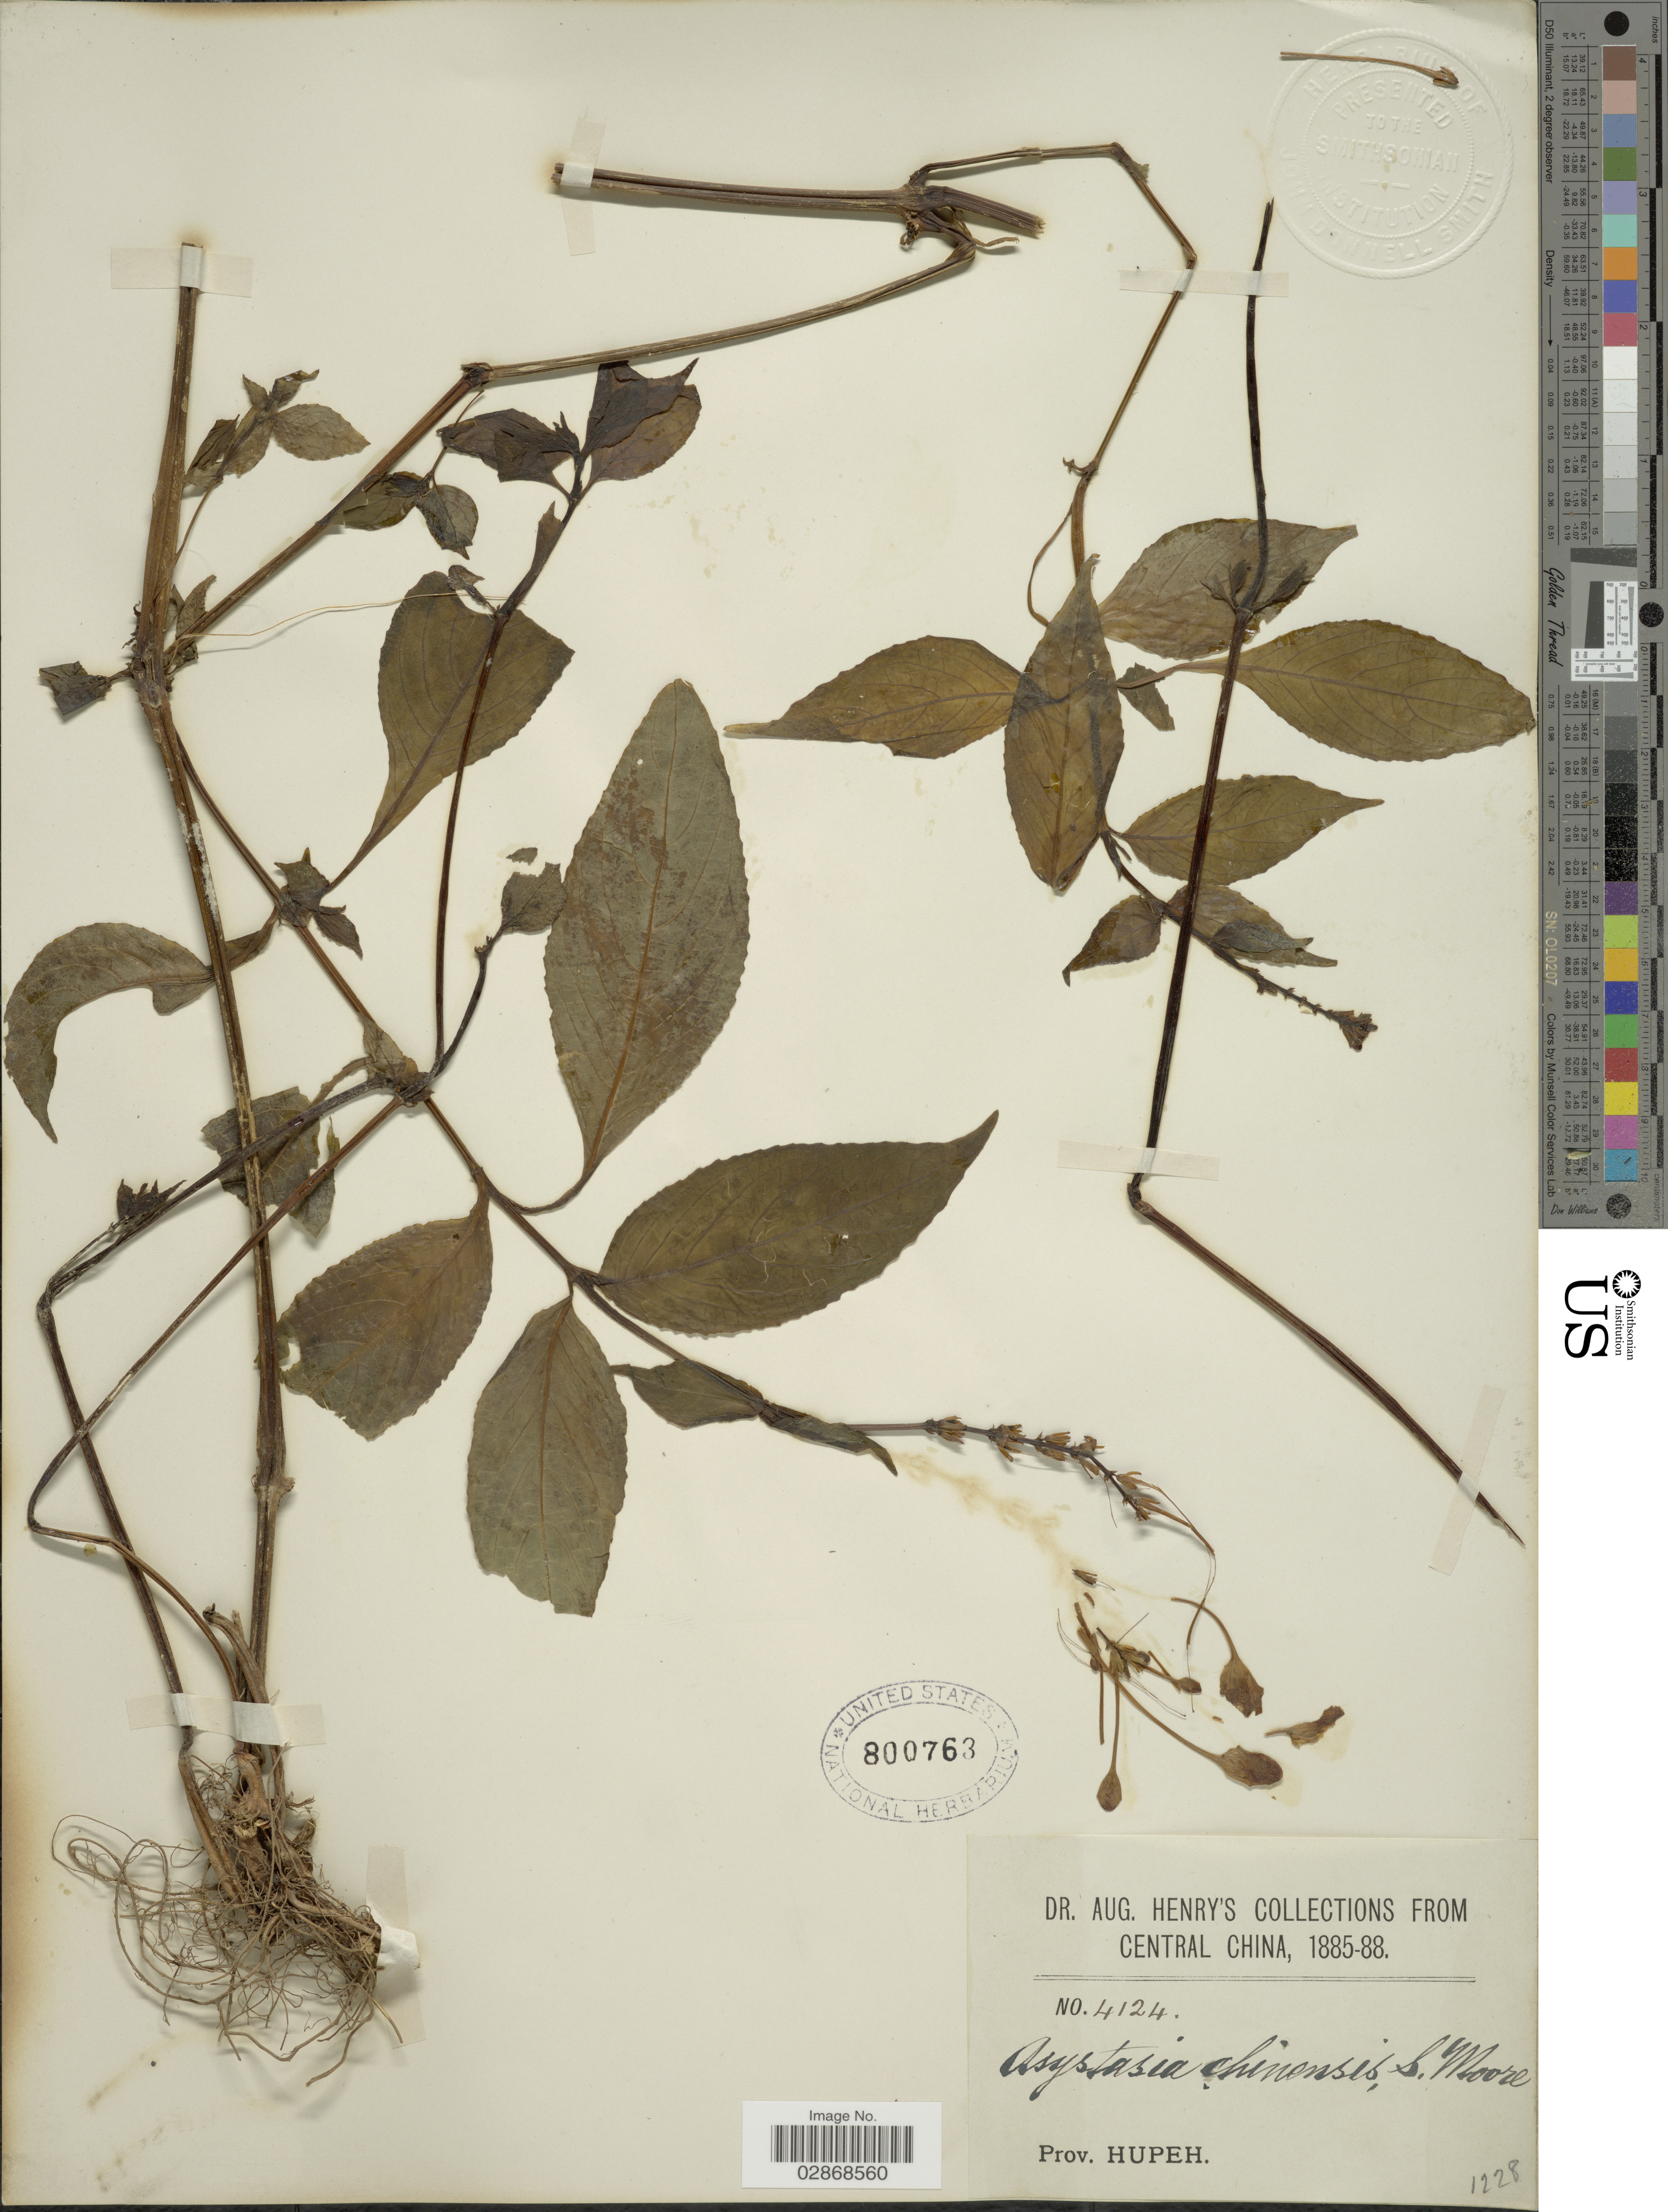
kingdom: Plantae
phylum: Tracheophyta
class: Magnoliopsida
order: Lamiales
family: Acanthaceae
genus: Asystasia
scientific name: Asystasia chinensis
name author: S. Moore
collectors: A. Henry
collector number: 4124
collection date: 1885/1888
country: China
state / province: Hubei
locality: Central China. Prov. Hupeh.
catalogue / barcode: US 800763